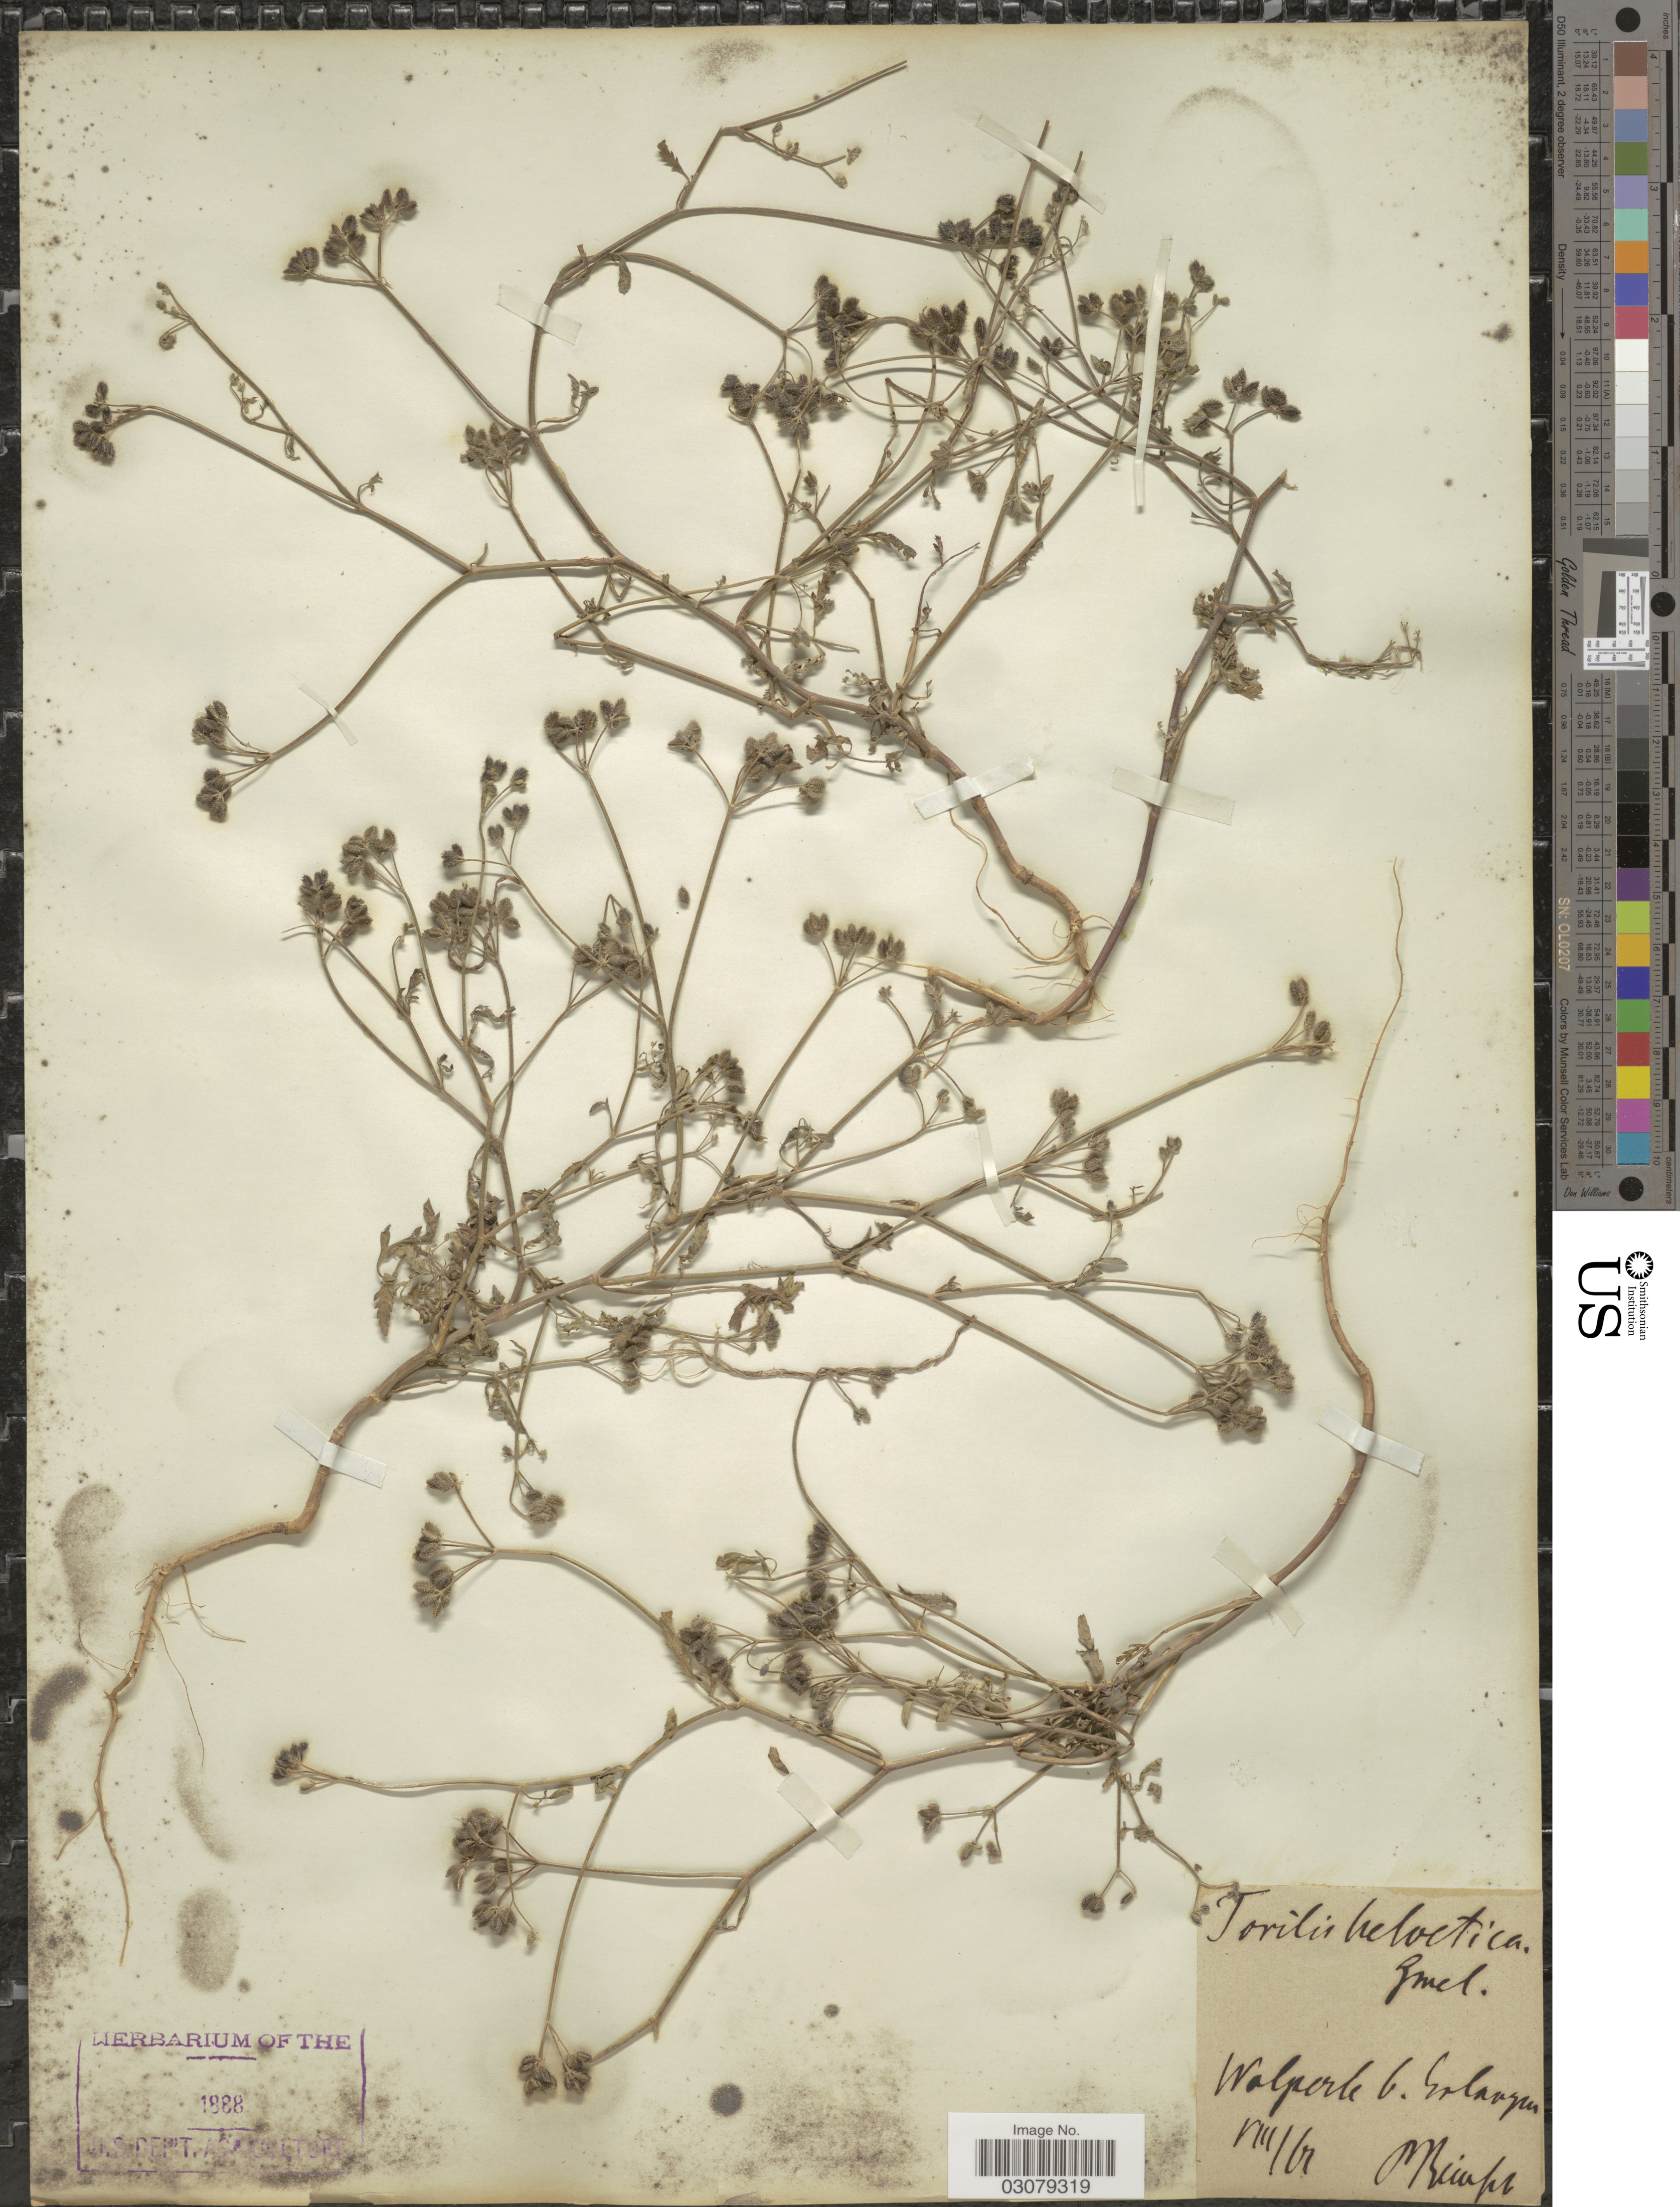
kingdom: Plantae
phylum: Tracheophyta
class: Magnoliopsida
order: Apiales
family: Apiaceae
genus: Torilis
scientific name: Torilis infesta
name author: (L.) Clairv.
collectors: P. Reinsch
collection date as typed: Transcribed d/m/y: /8/61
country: Germany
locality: Walperk [interpreted] b. Erlangen.